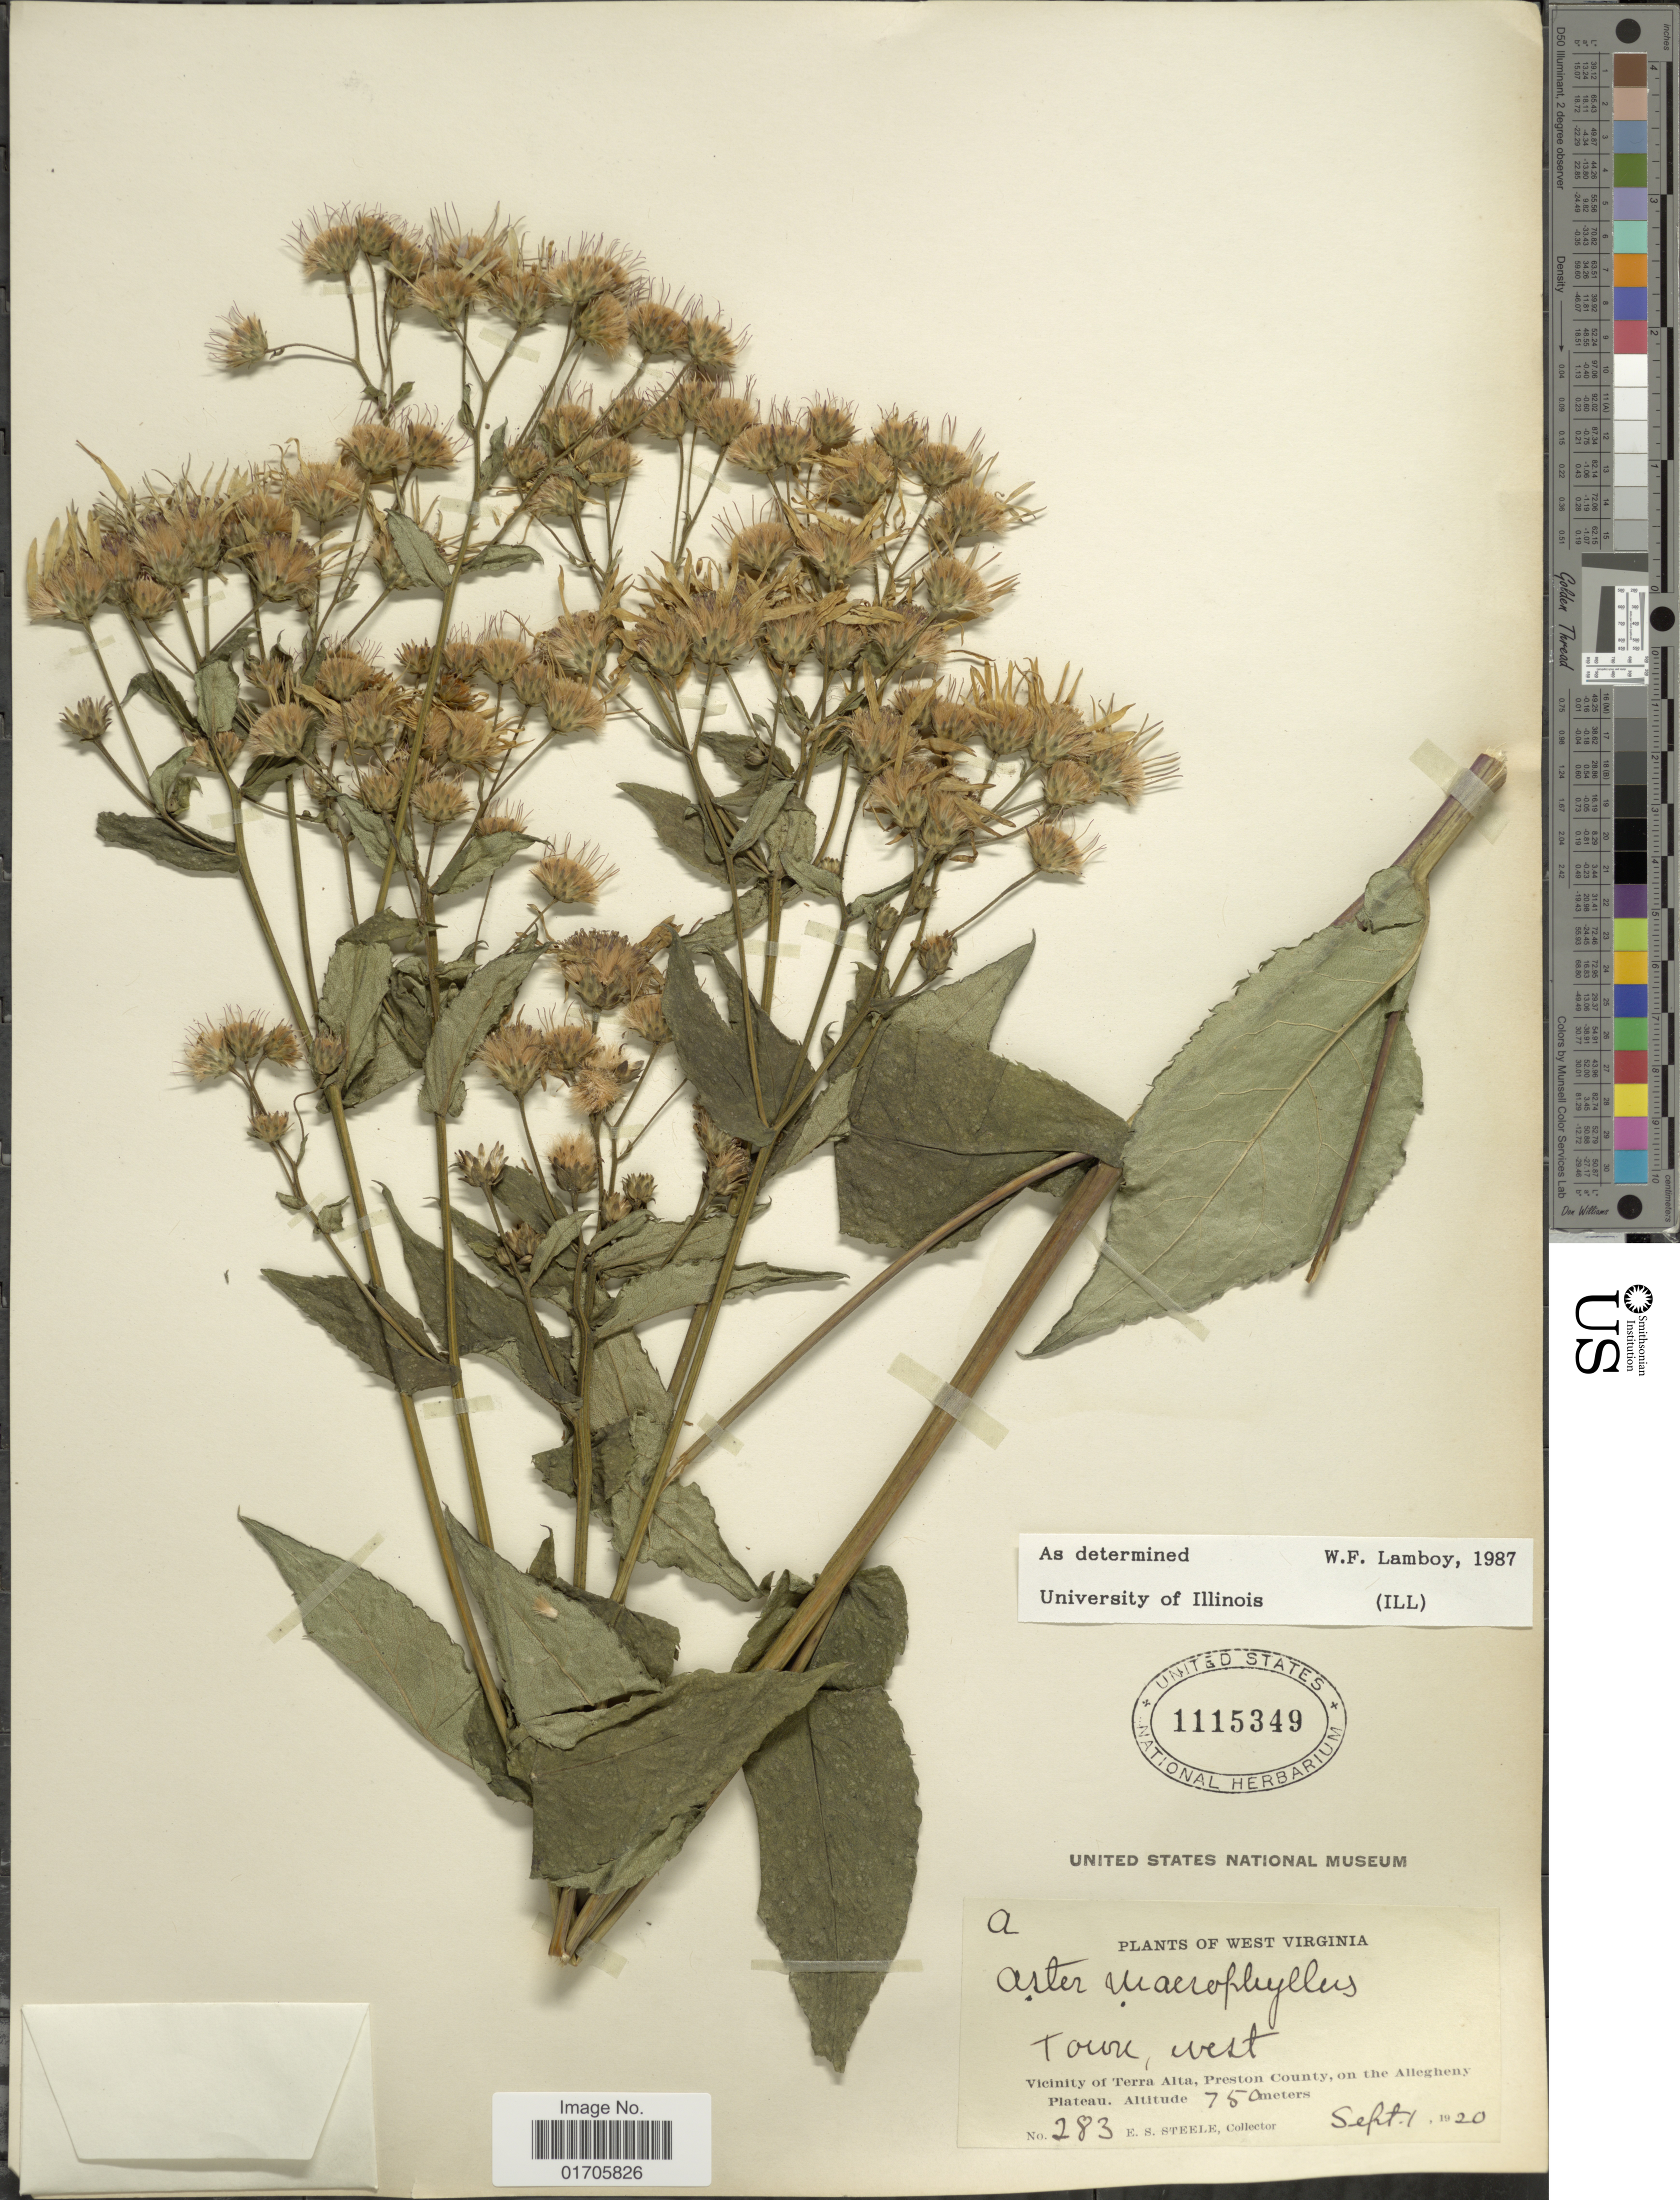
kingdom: Plantae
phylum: Tracheophyta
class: Magnoliopsida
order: Asterales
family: Asteraceae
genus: Eurybia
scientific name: Eurybia macrophylla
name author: (L.) Cass.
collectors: E. Steele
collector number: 283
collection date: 1920-09-01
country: United States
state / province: West Virginia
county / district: Preston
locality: Town, west. Vicinity of Terra Alta, Preston County, on the Allegheny Plateau.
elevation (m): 750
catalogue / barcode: US 1115349